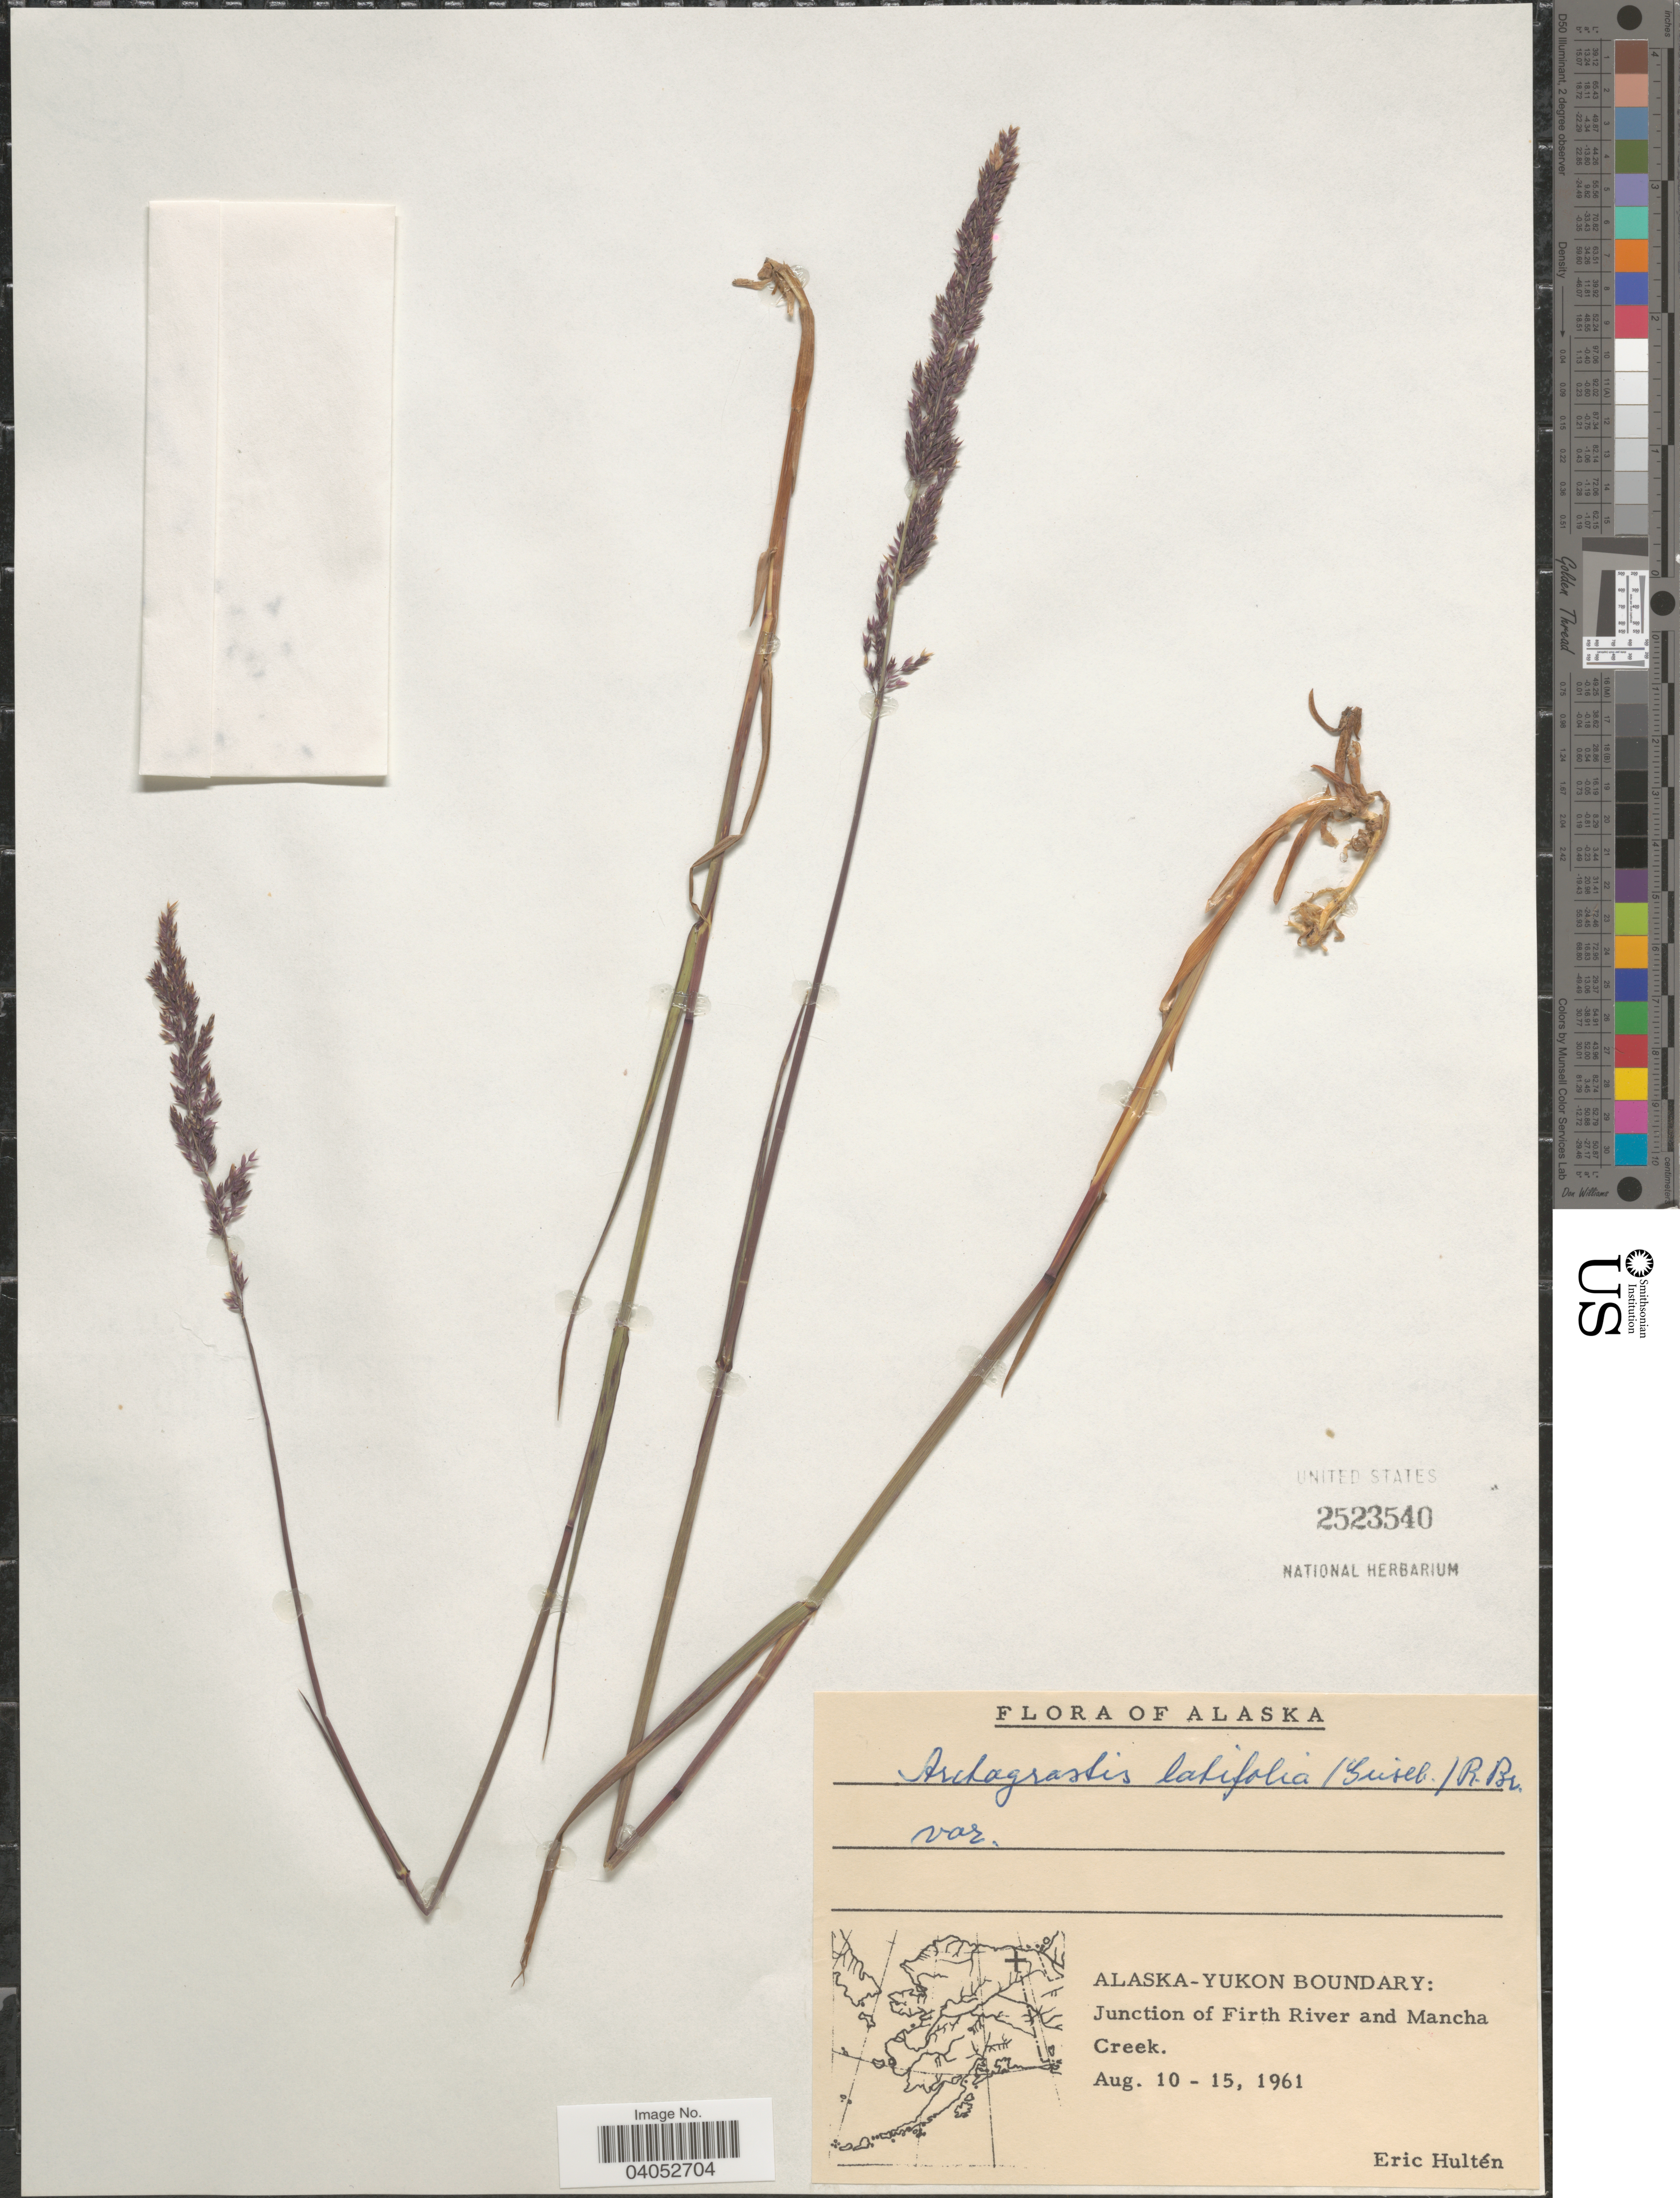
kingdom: Plantae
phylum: Tracheophyta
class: Liliopsida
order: Poales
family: Poaceae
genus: Arctagrostis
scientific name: Arctagrostis latifolia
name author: (R. Br.) Griseb.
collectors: E. G. Hultén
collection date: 1961-08-10/1961-08-15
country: United States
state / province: Alaska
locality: Alaska. Alaska-Yukon Boundary: Junction of Firth River and Mancha Creek.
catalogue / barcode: US 2523540